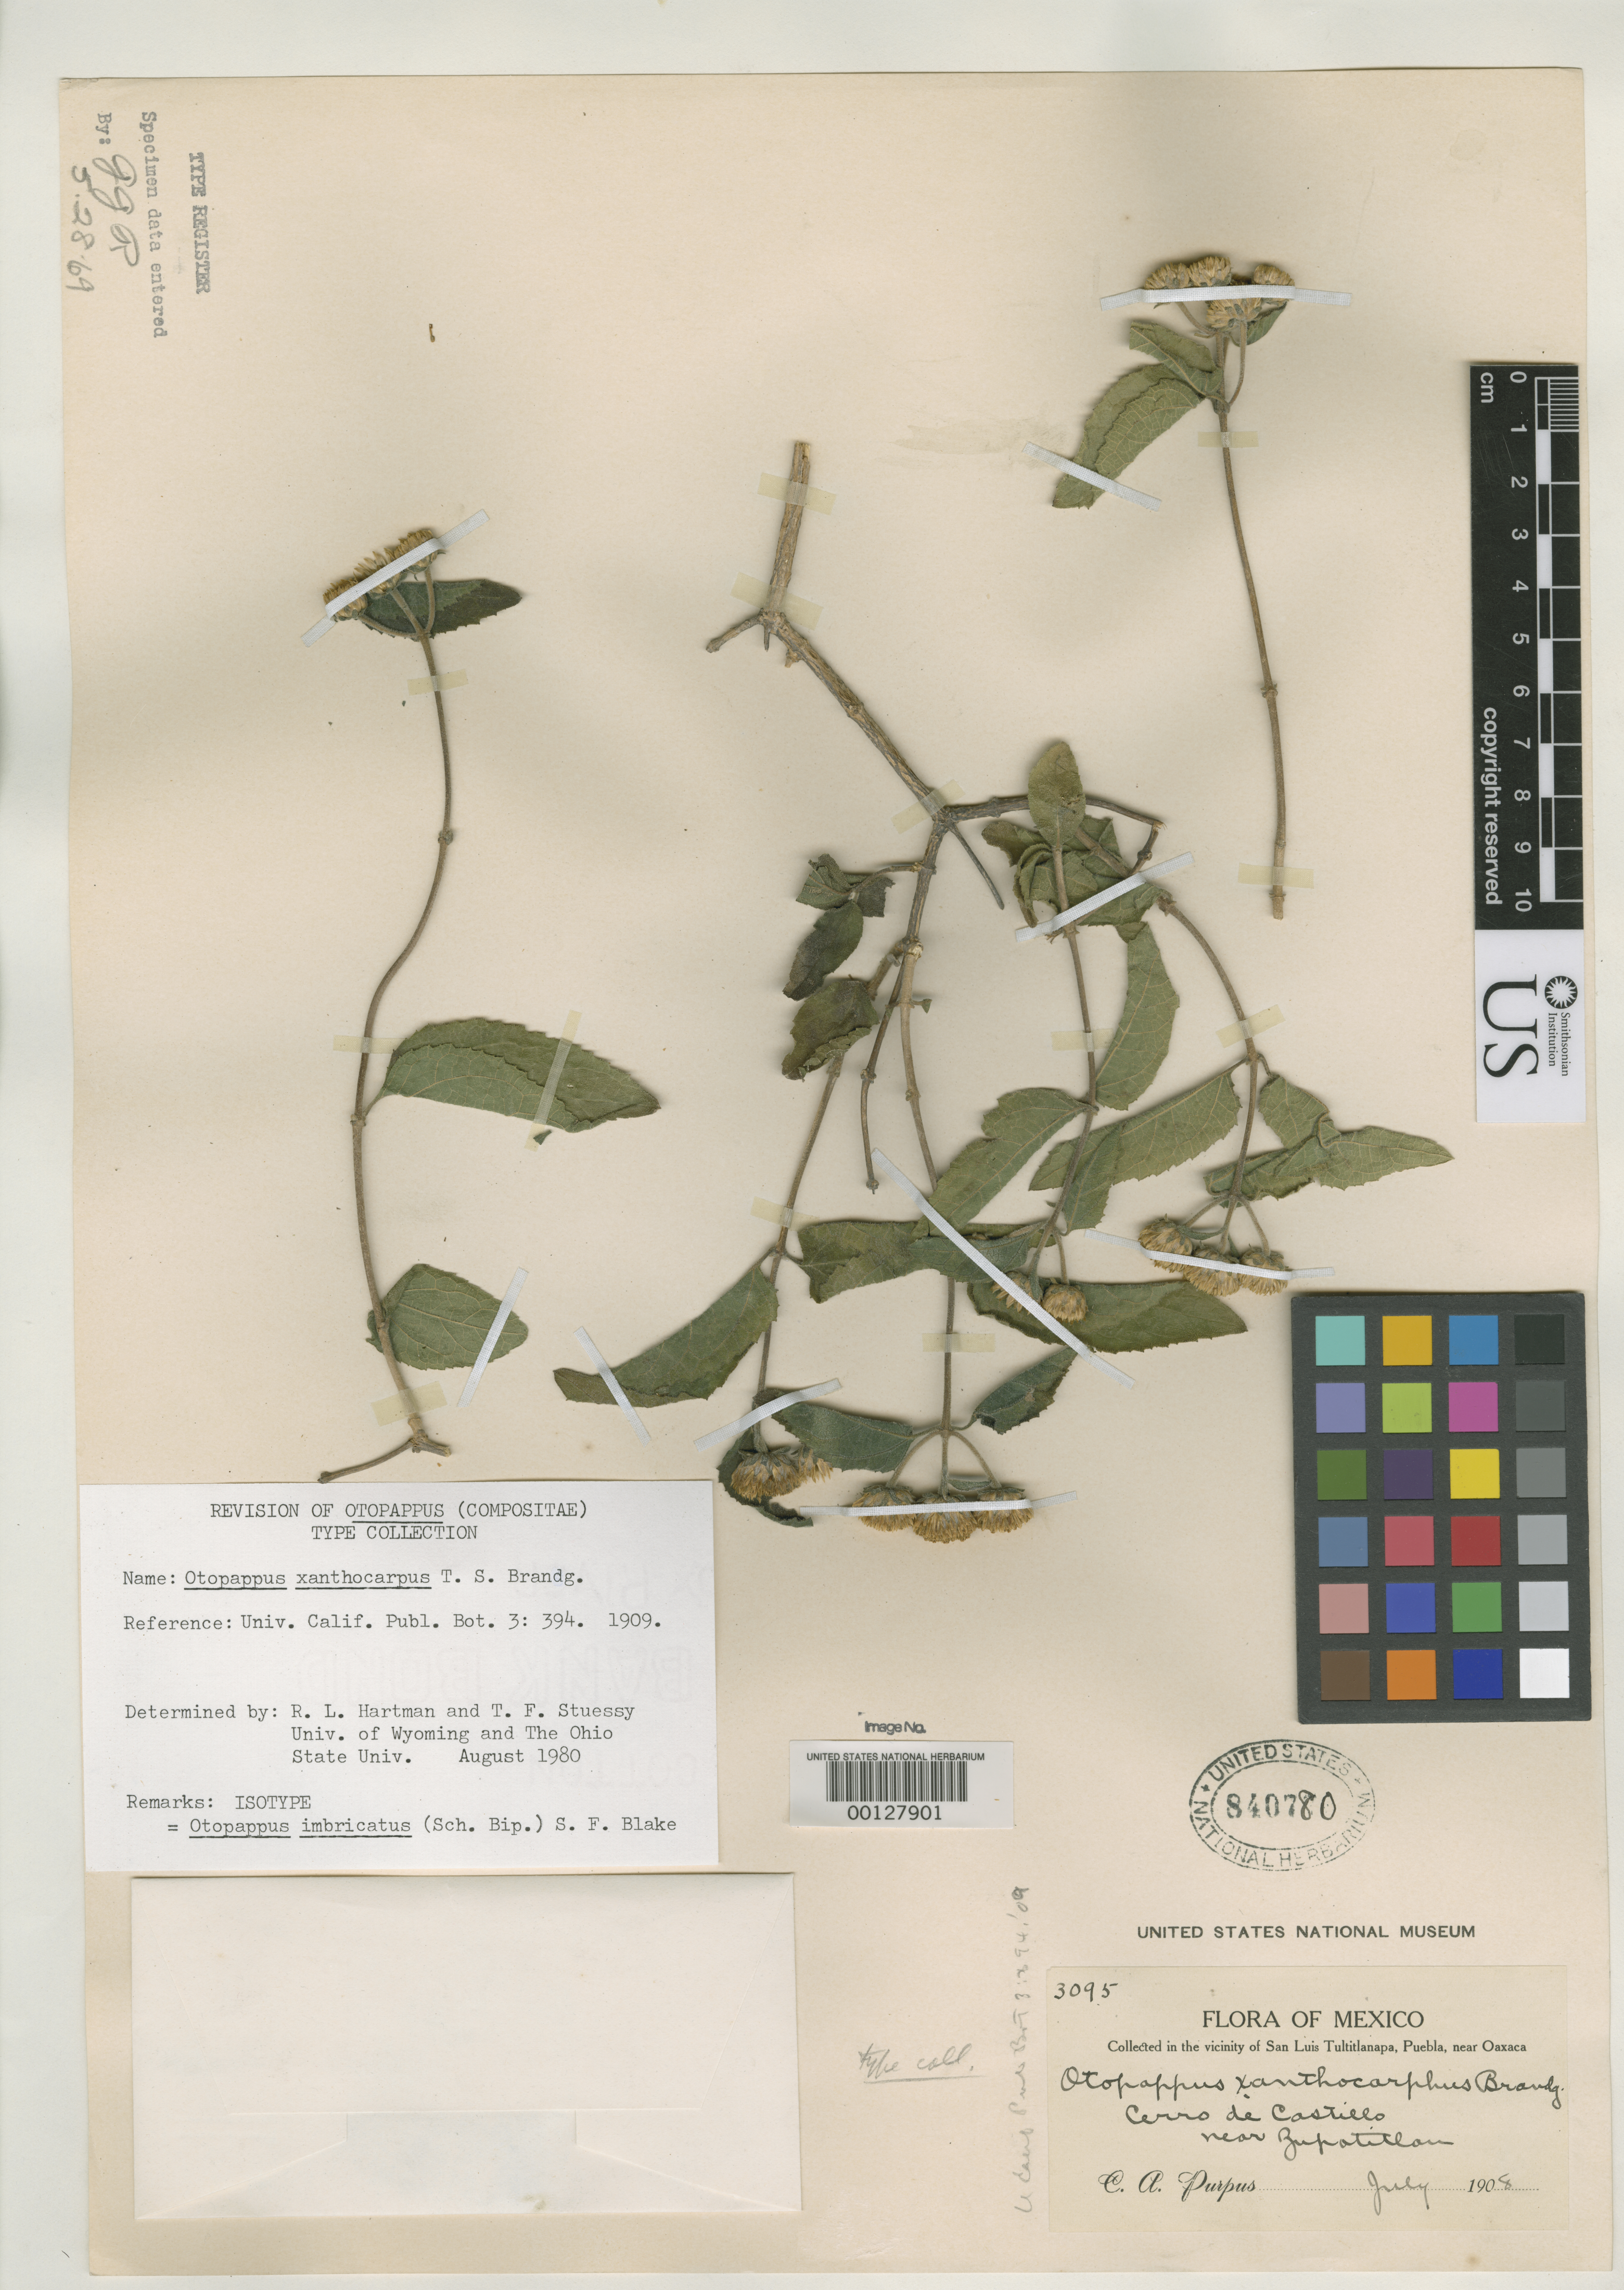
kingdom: Plantae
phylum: Tracheophyta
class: Magnoliopsida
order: Asterales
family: Asteraceae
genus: Otopappus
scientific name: Otopappus xanthocarphus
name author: Brandegee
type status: Isotype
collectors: C. A. Purpus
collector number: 3095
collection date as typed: Jul 1908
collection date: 1908-07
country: Mexico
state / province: Puebla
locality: Cerro de Castillo near Zapotitlan.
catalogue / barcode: US 840780